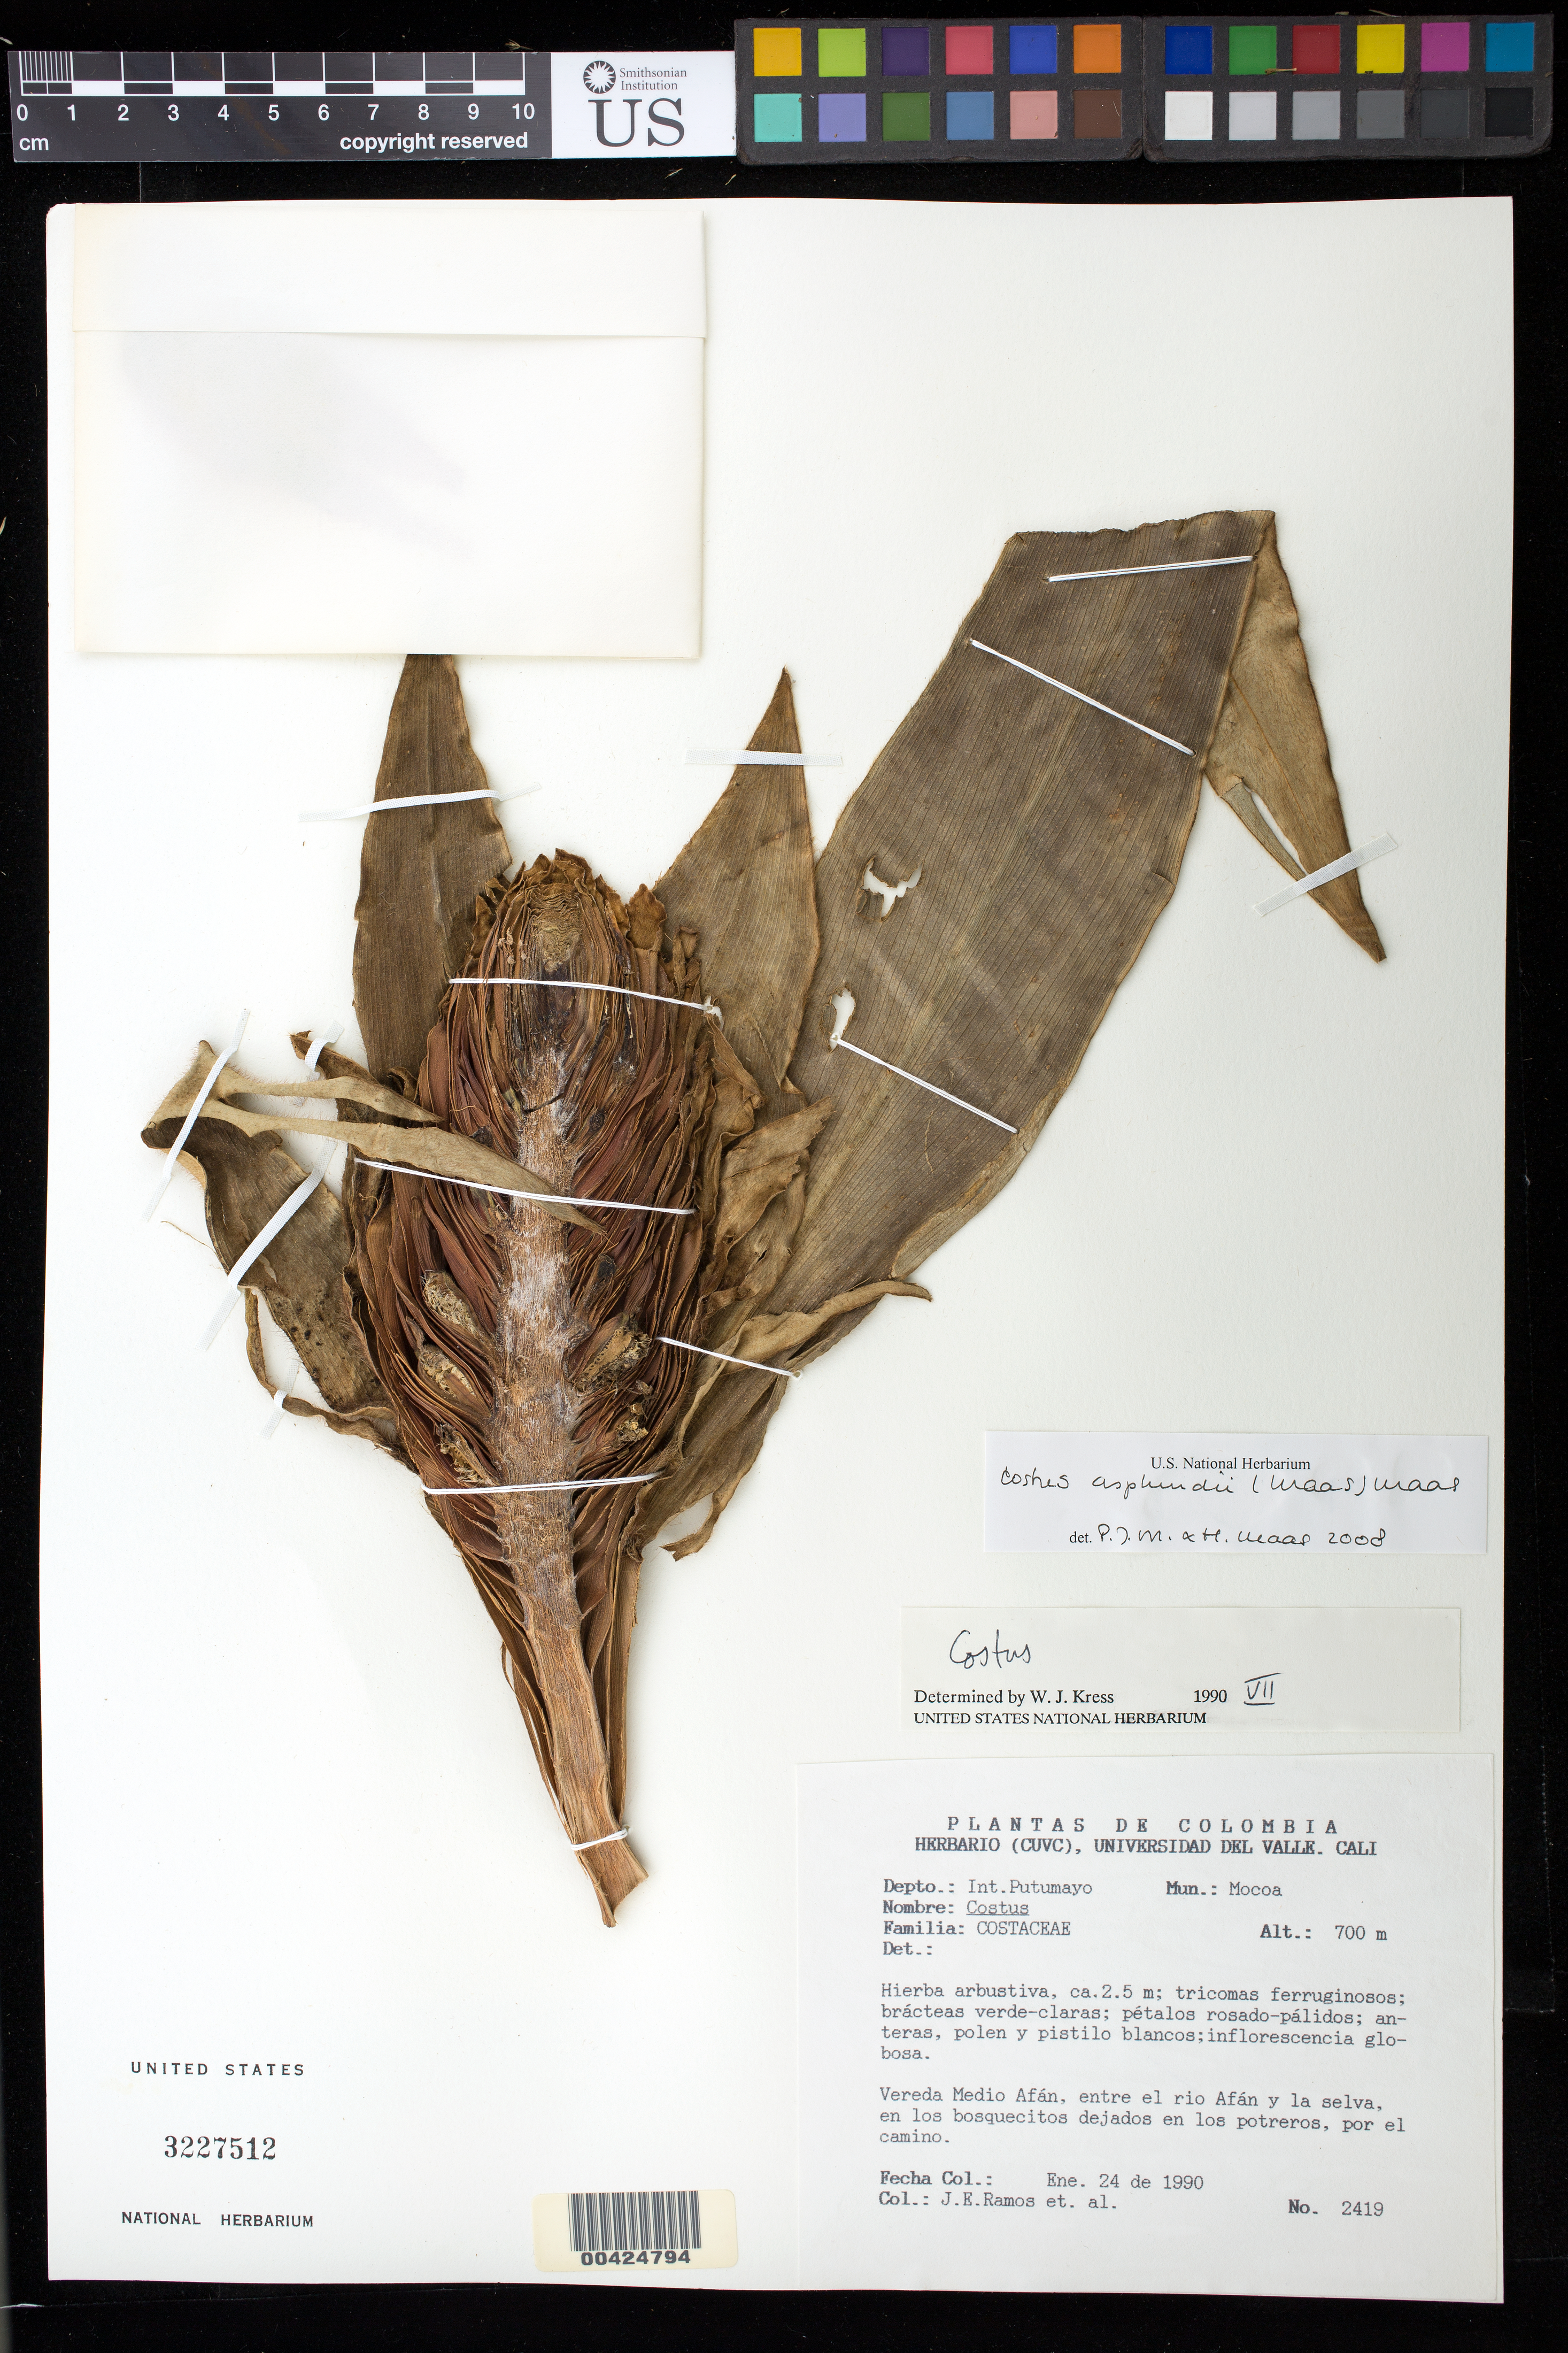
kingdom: Plantae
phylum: Tracheophyta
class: Liliopsida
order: Zingiberales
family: Costaceae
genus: Costus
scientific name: Costus asplundii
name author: (Maas) Maas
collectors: J. E. Ramos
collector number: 2419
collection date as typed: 24 Jan 1990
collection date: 1990-01-24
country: Colombia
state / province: Putumayo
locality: Mocoa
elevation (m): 700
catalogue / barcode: US 3227512